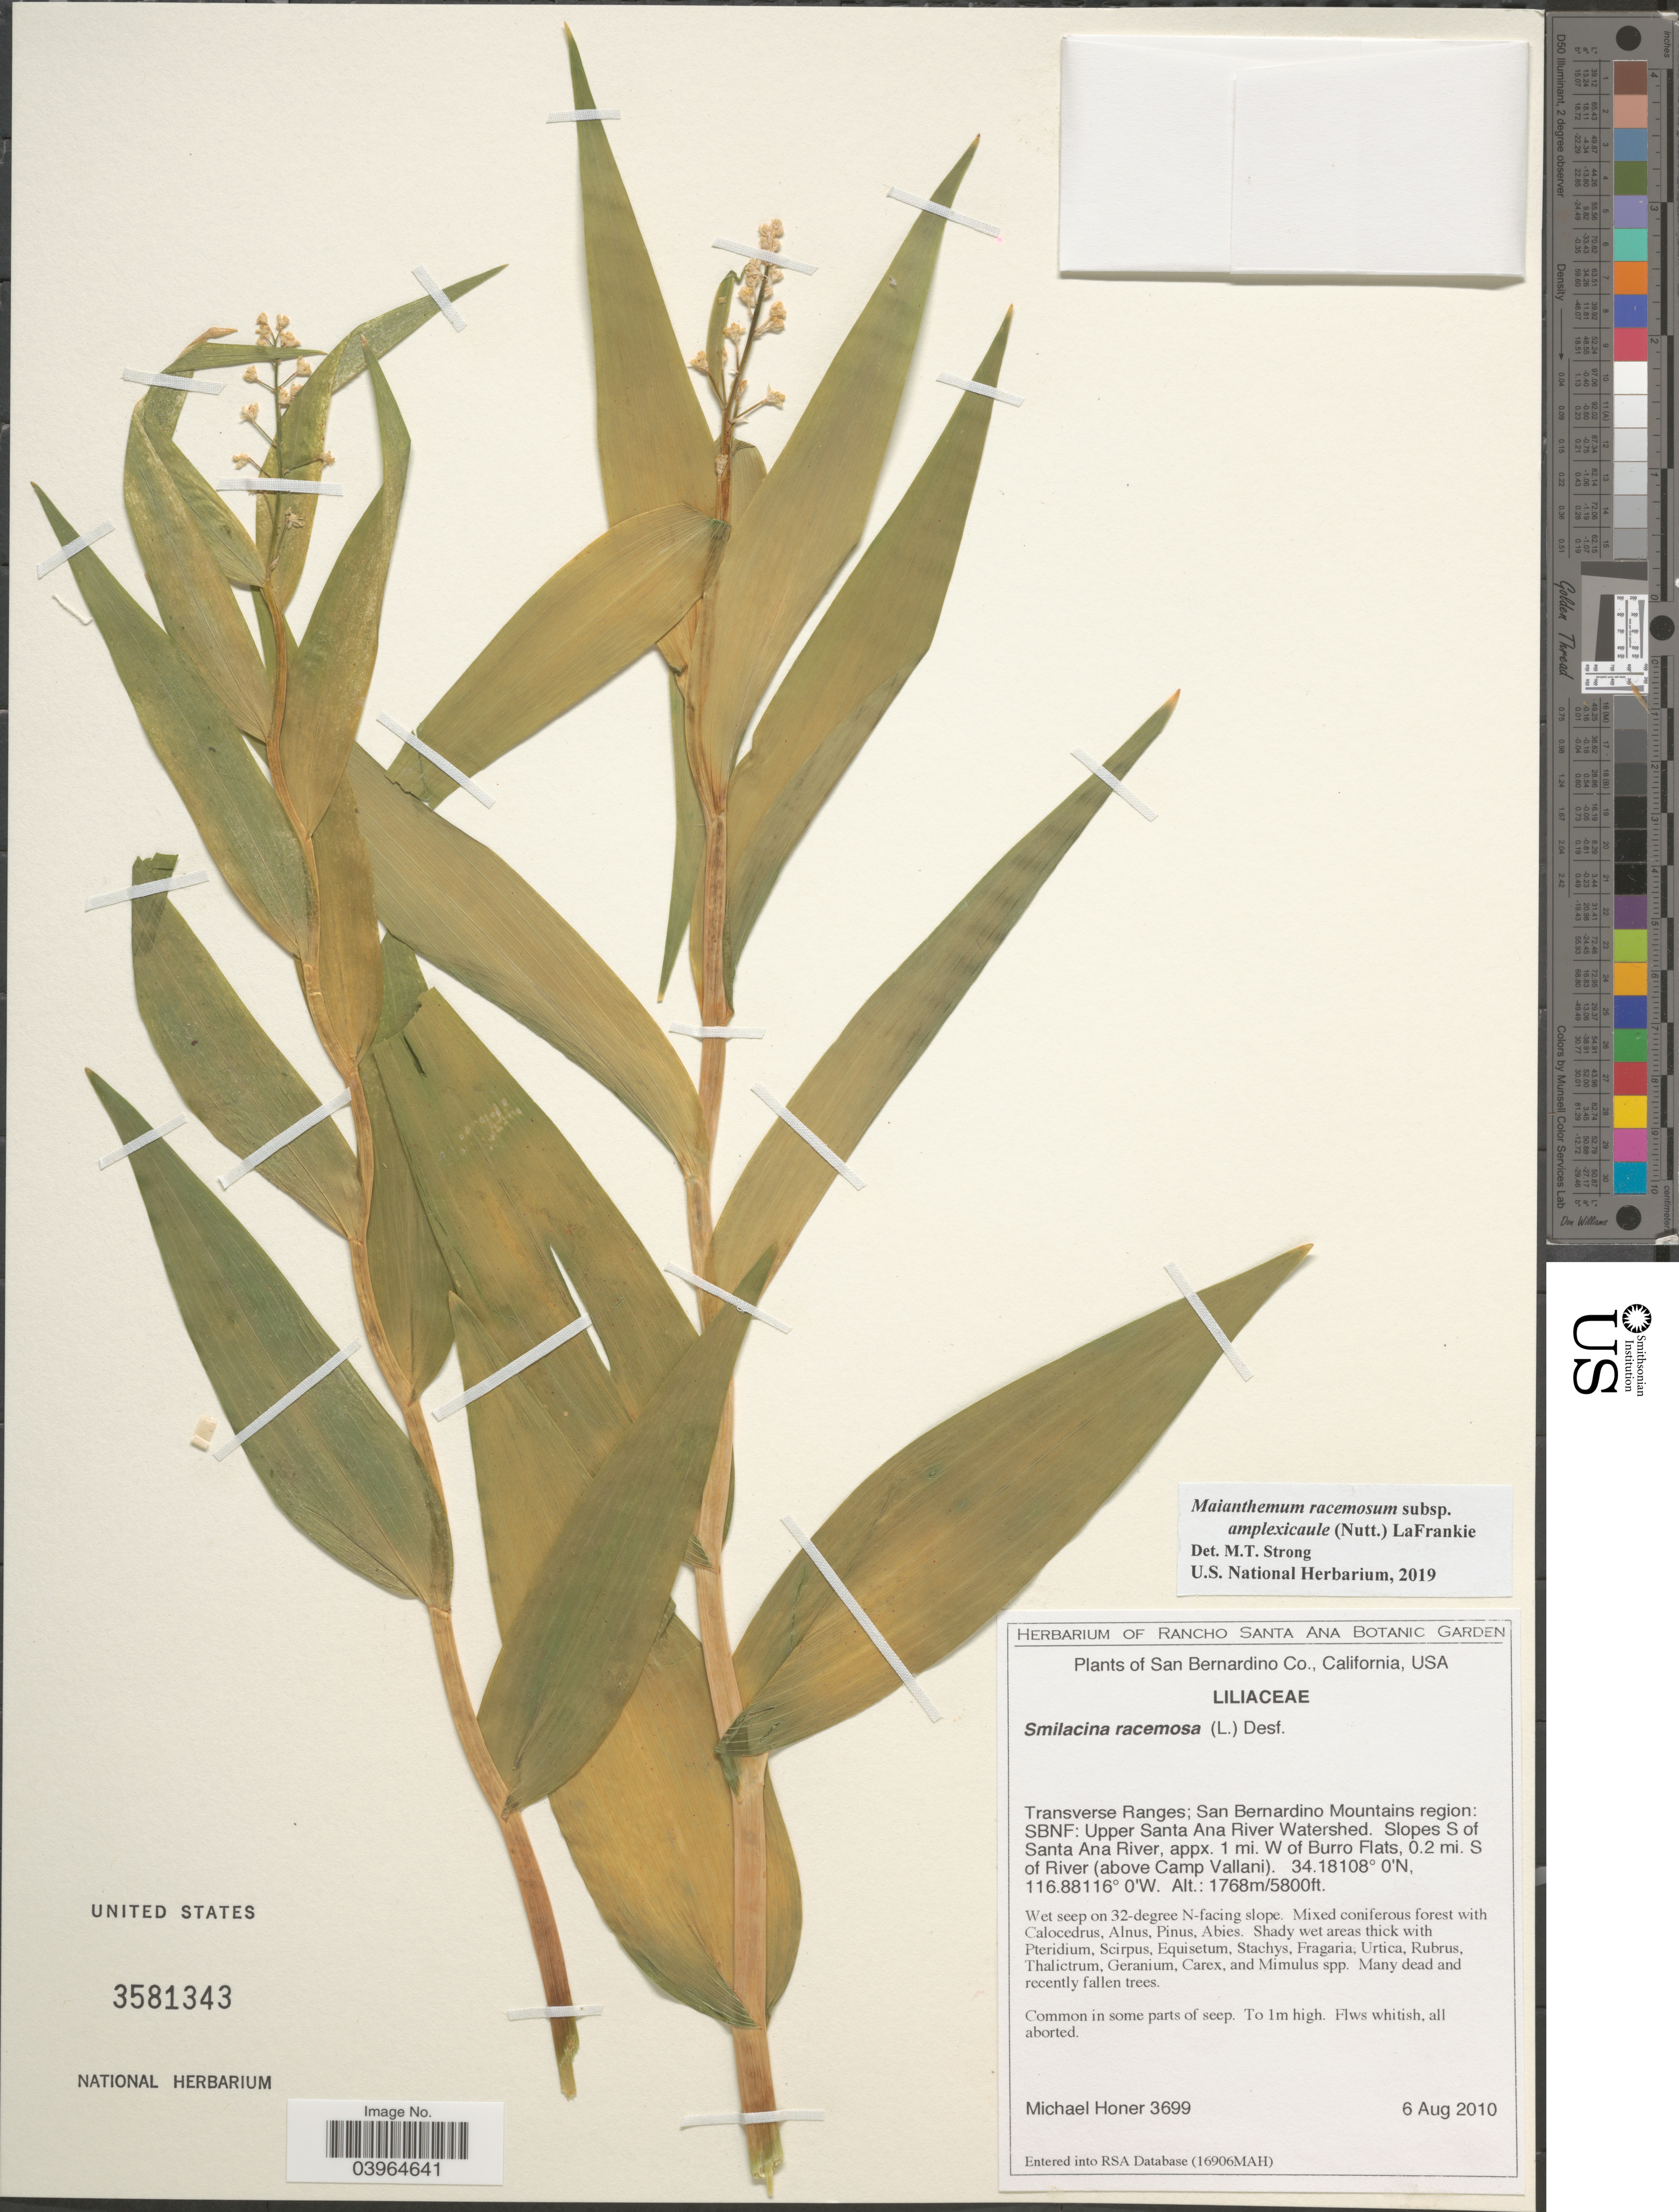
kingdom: Plantae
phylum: Tracheophyta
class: Liliopsida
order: Asparagales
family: Asparagaceae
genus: Maianthemum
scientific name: Maianthemum racemosum subsp. amplexicaule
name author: (Nutt.) LaFrankie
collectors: M. Höner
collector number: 3699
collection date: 2010-08-06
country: United States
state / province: California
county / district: San Bernardino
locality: San Bernardino Co. Transverse Ranges; San Bernardino Mountains region: SBNF: Upper Santa Ana River Watershed. Slopes S of Santa Ana River, appx. 1 mi. W of Burro Flats, 0.2 mi. S of River (above Camp Vallani). N-facing slope.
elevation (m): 1768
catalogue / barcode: US 3581343